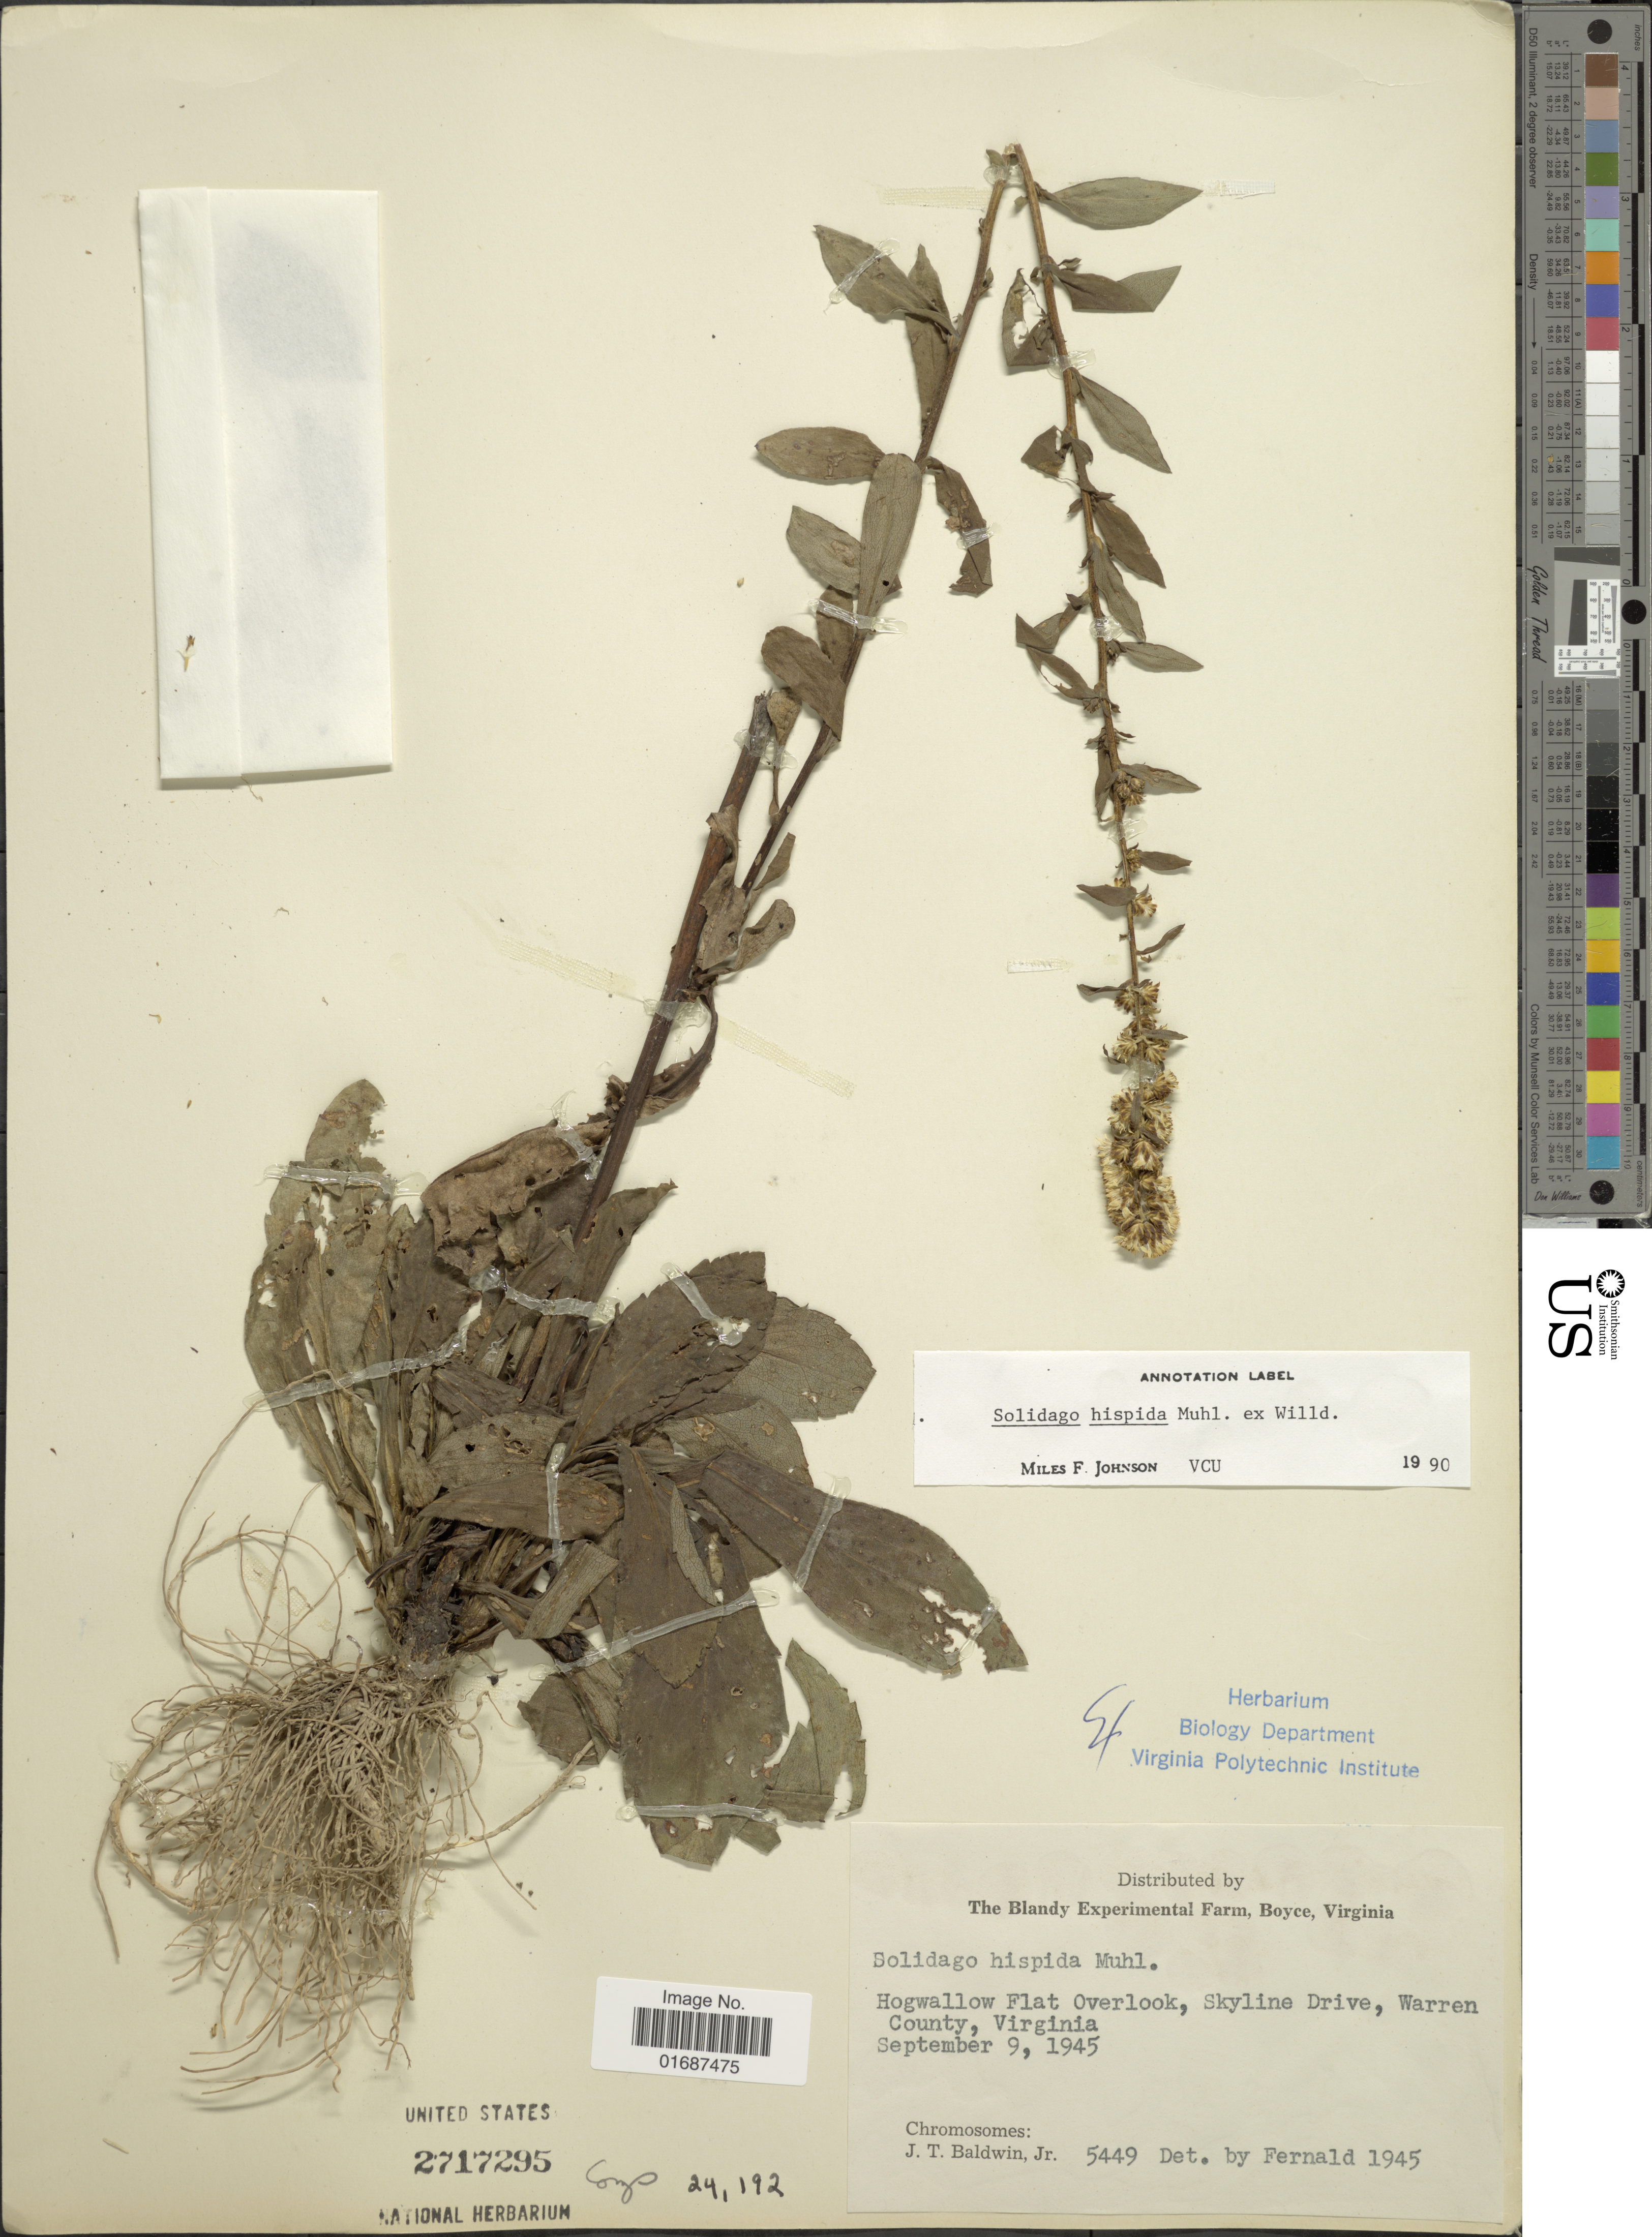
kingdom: Plantae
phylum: Tracheophyta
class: Magnoliopsida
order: Asterales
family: Asteraceae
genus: Solidago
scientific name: Solidago hispida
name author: Muhl. ex Willd.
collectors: J. T. Baldwin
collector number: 5449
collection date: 1945-09-09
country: United States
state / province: Virginia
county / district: Warren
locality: Hogwallow Flat Overlook, Skyline Drive, Warren County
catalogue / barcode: US 2717295